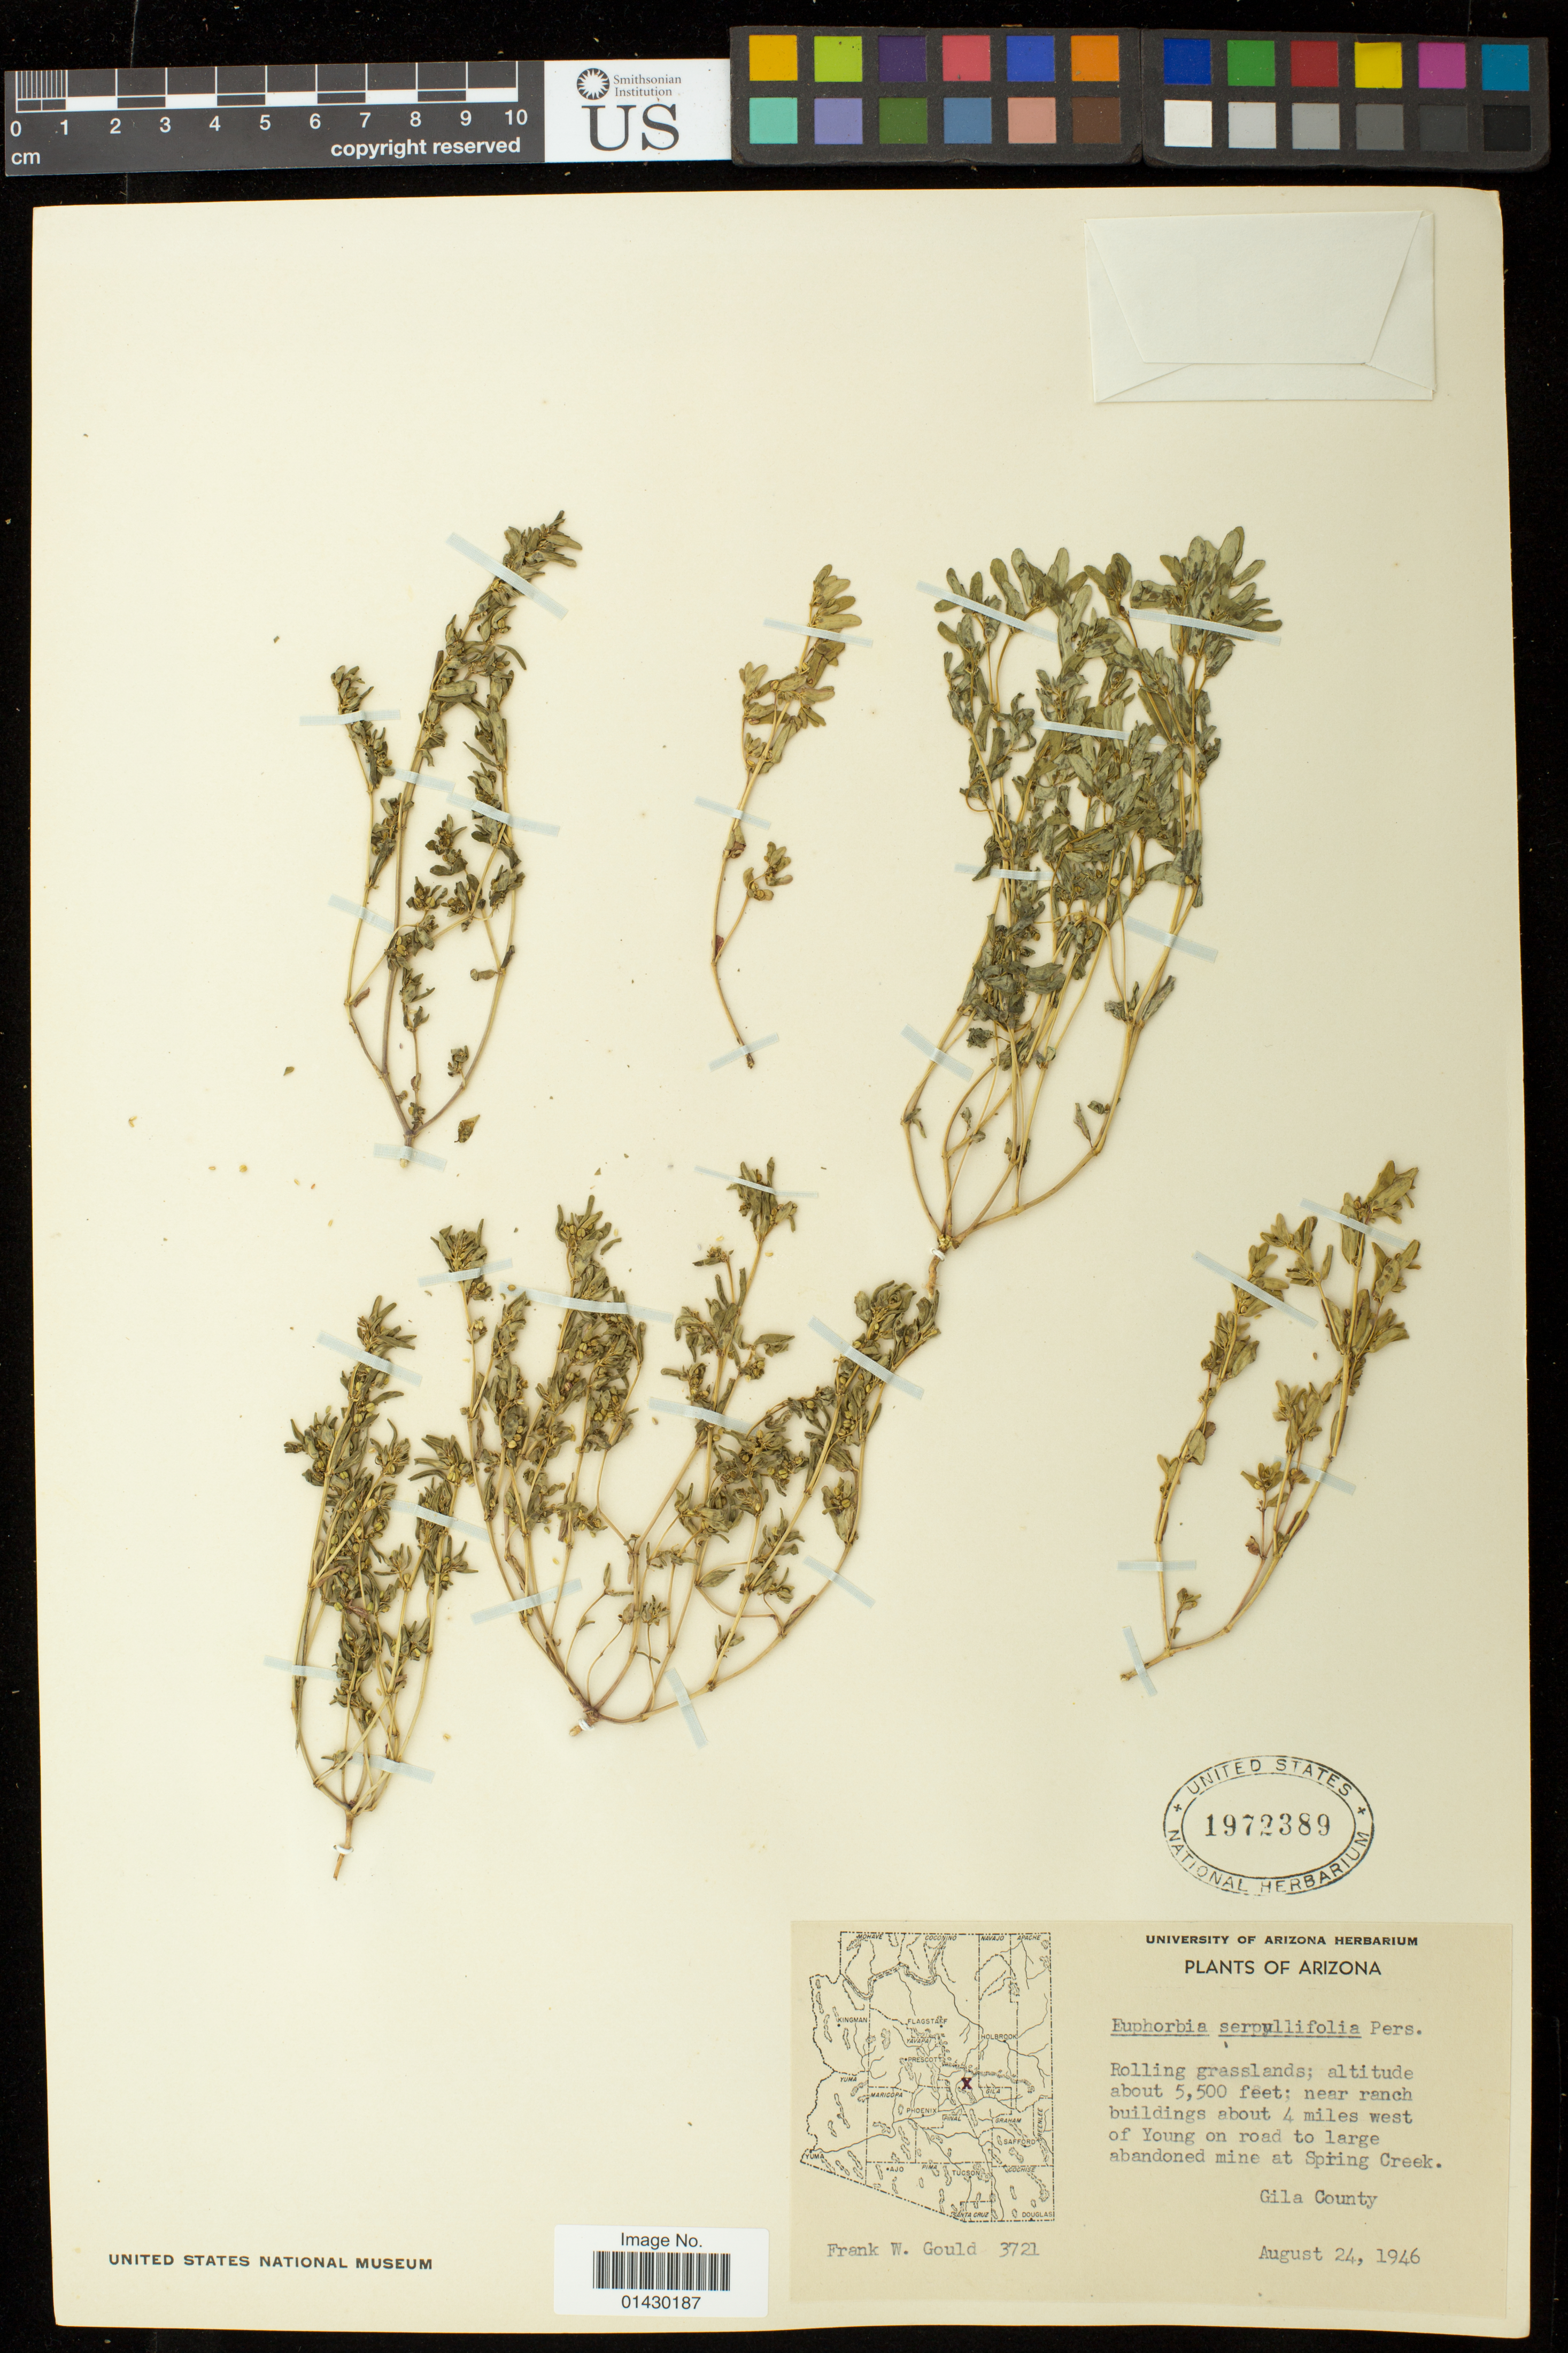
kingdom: Plantae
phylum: Tracheophyta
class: Magnoliopsida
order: Malpighiales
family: Euphorbiaceae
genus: Euphorbia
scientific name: Euphorbia serpillifolia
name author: Pers.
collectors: F. W. Gould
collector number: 3721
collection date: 1946-08-24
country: United States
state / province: Arizona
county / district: Gila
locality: Near ranch buildings about 4 miles west of Young on road to large abandoned mine at Spring Creek.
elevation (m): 1676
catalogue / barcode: US 1972389